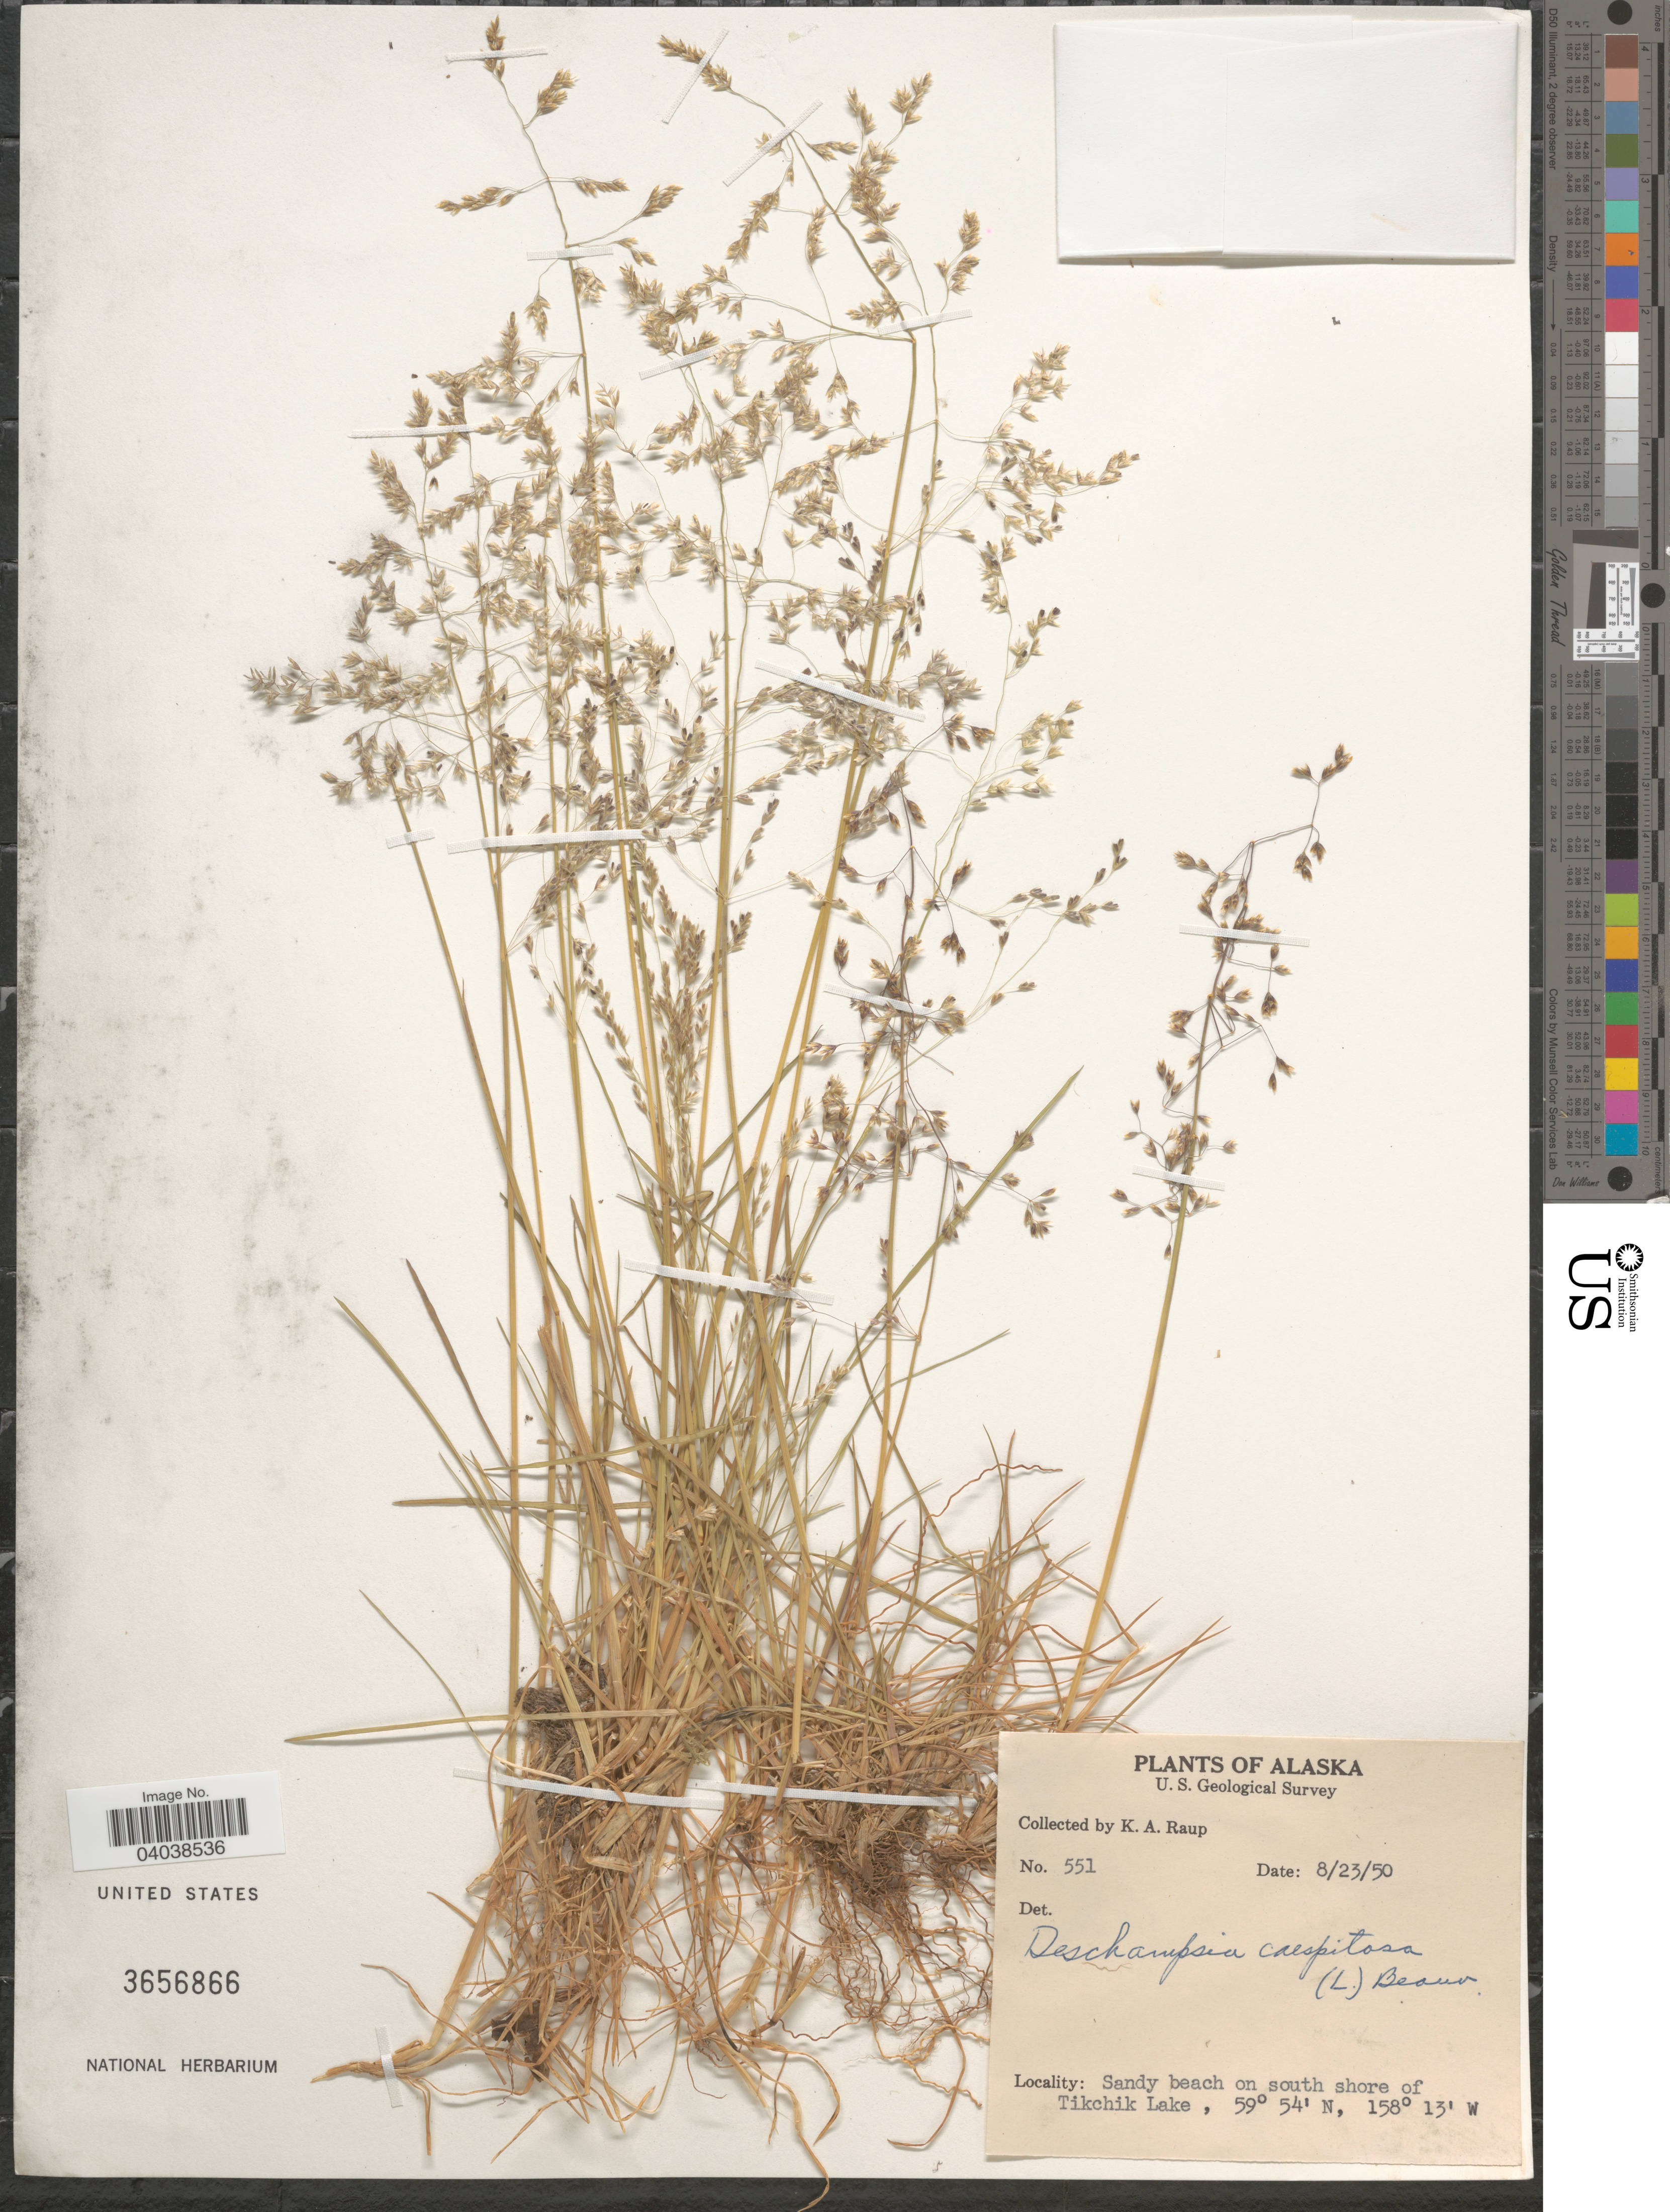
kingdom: Plantae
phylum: Tracheophyta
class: Liliopsida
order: Poales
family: Poaceae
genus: Deschampsia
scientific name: Deschampsia cespitosa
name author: (L.) P. Beauv.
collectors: K. Raup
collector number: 551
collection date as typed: Transcribed d/m/y: 23/8/50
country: United States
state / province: Alaska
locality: Sandy beach on south shore of Tikchik Lake.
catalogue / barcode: US 3656866